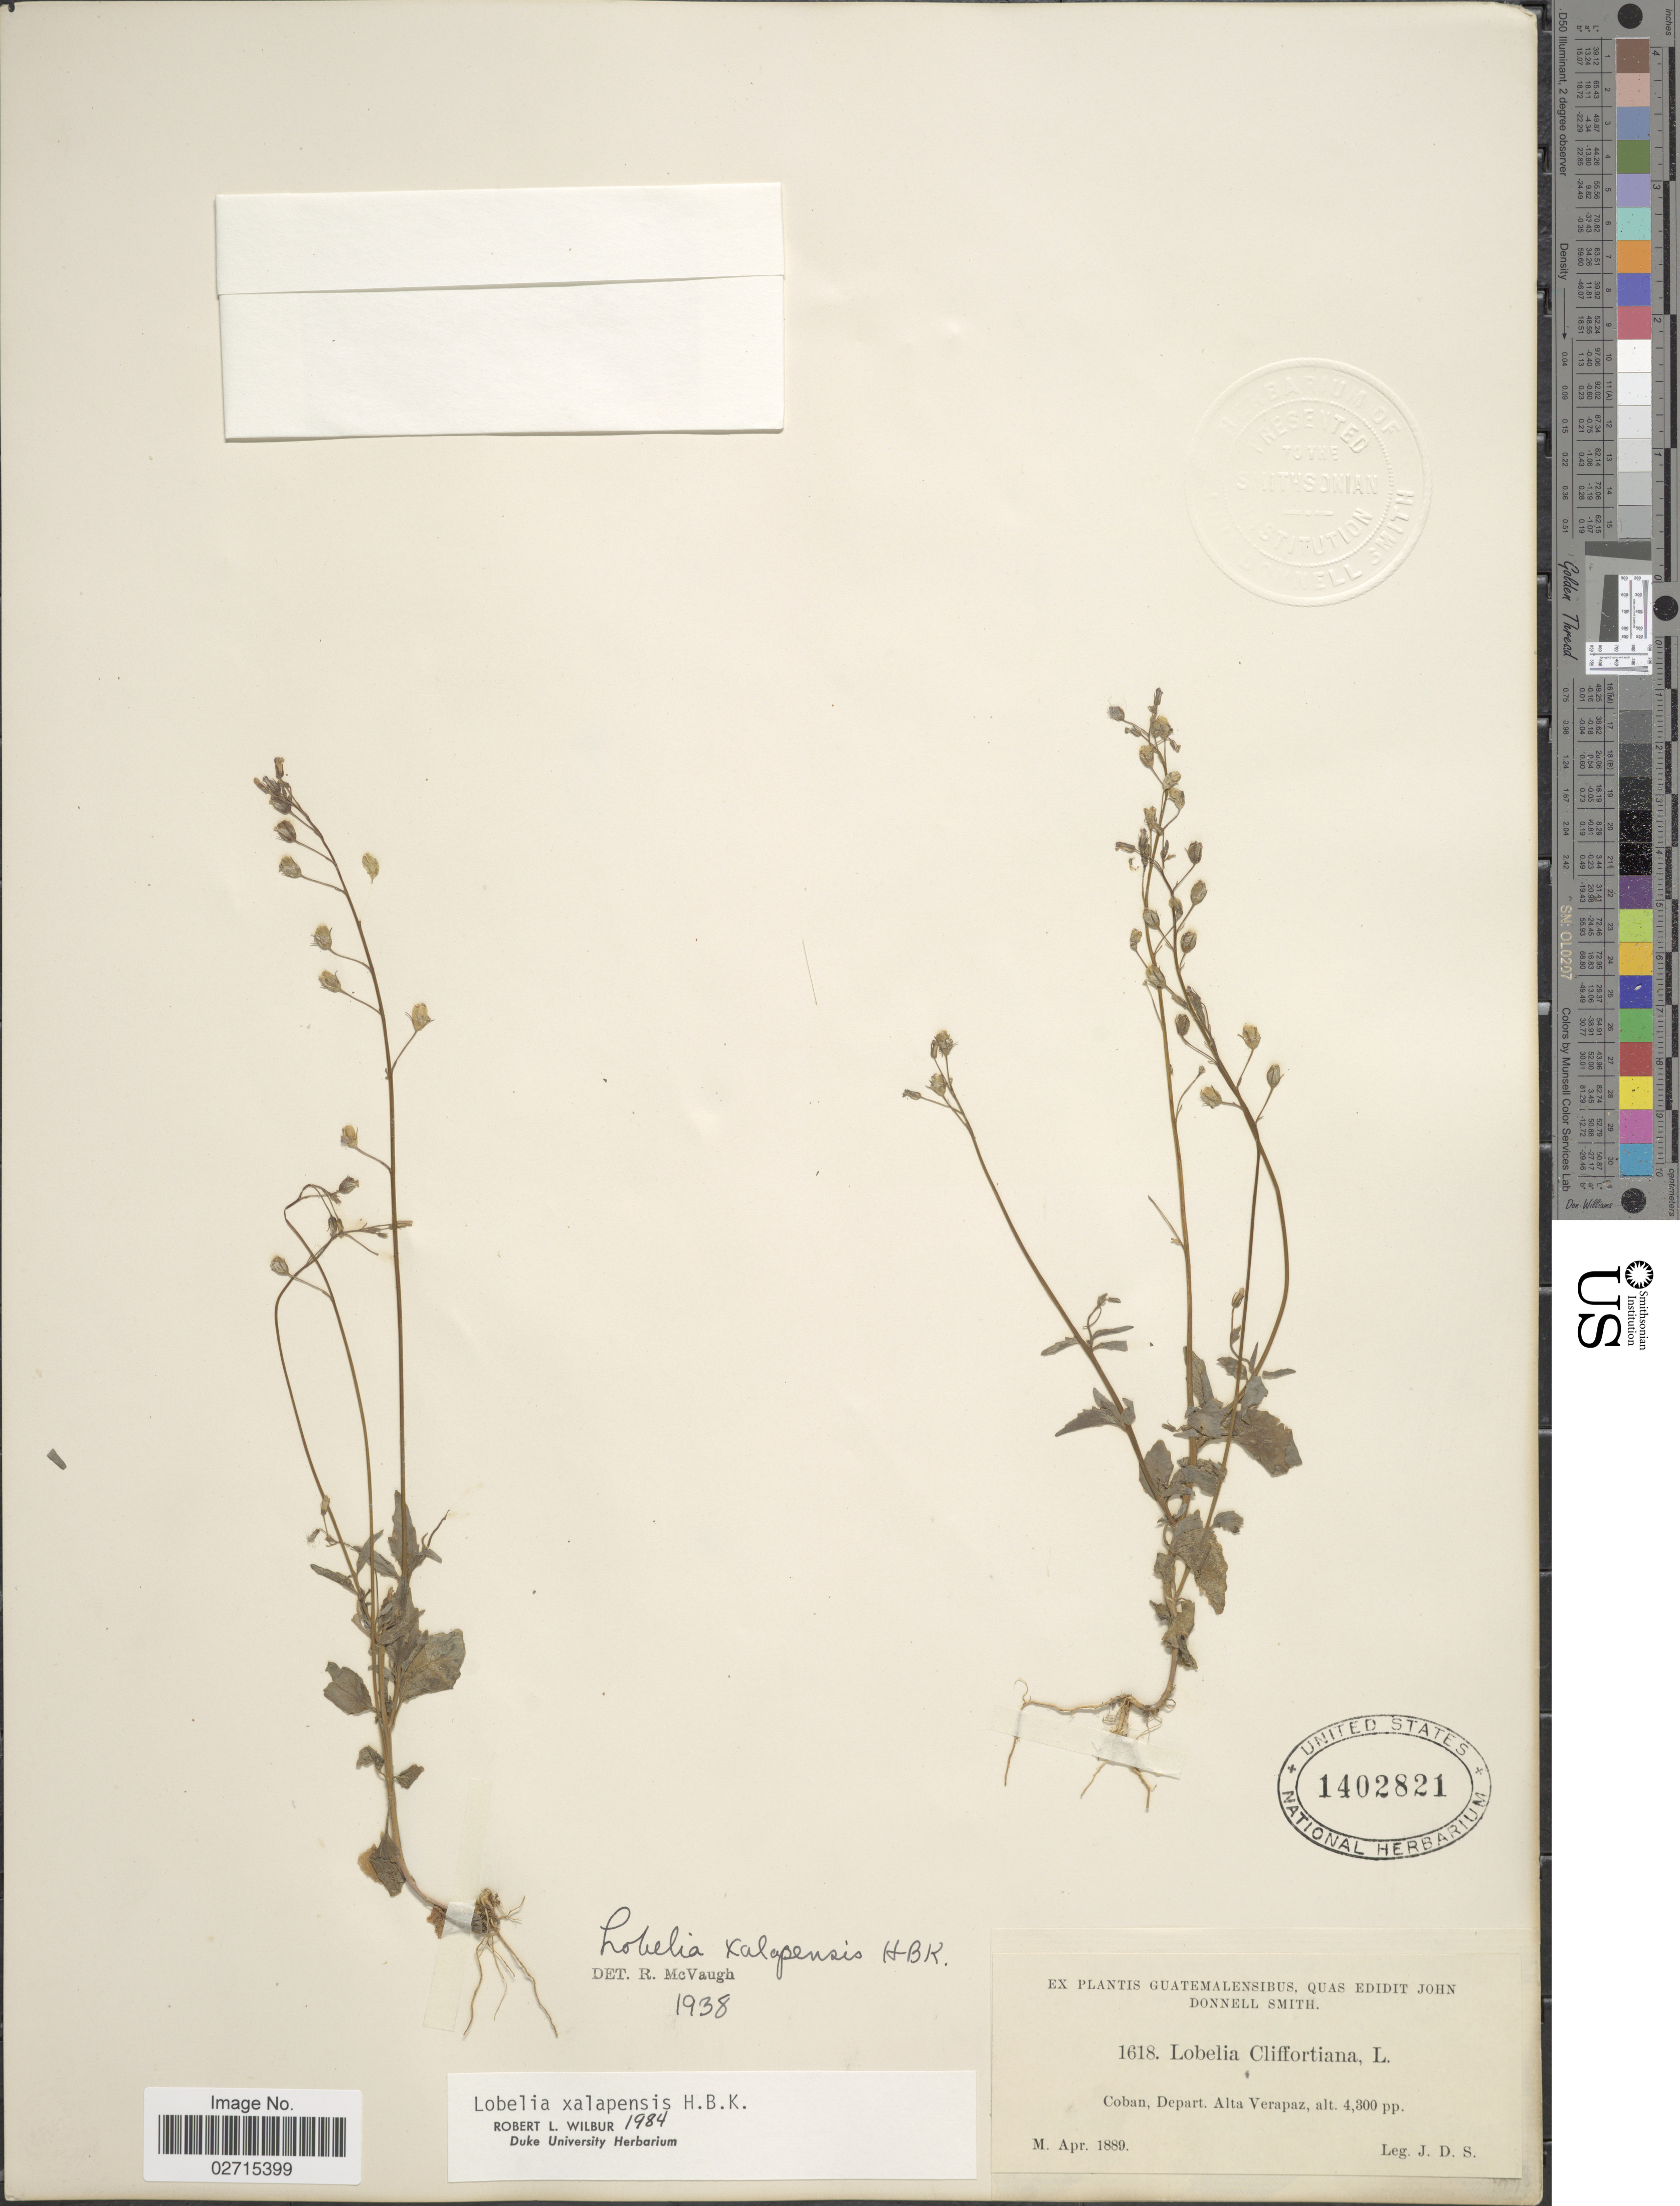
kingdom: Plantae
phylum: Tracheophyta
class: Magnoliopsida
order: Asterales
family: Campanulaceae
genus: Lobelia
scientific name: Lobelia xalapensis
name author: Kunth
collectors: J. Donnell Smith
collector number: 1618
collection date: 1889-04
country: Guatemala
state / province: Alta Verapaz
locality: Coban, Depart. Alta Verapaz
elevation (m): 1311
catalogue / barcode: US 1402821